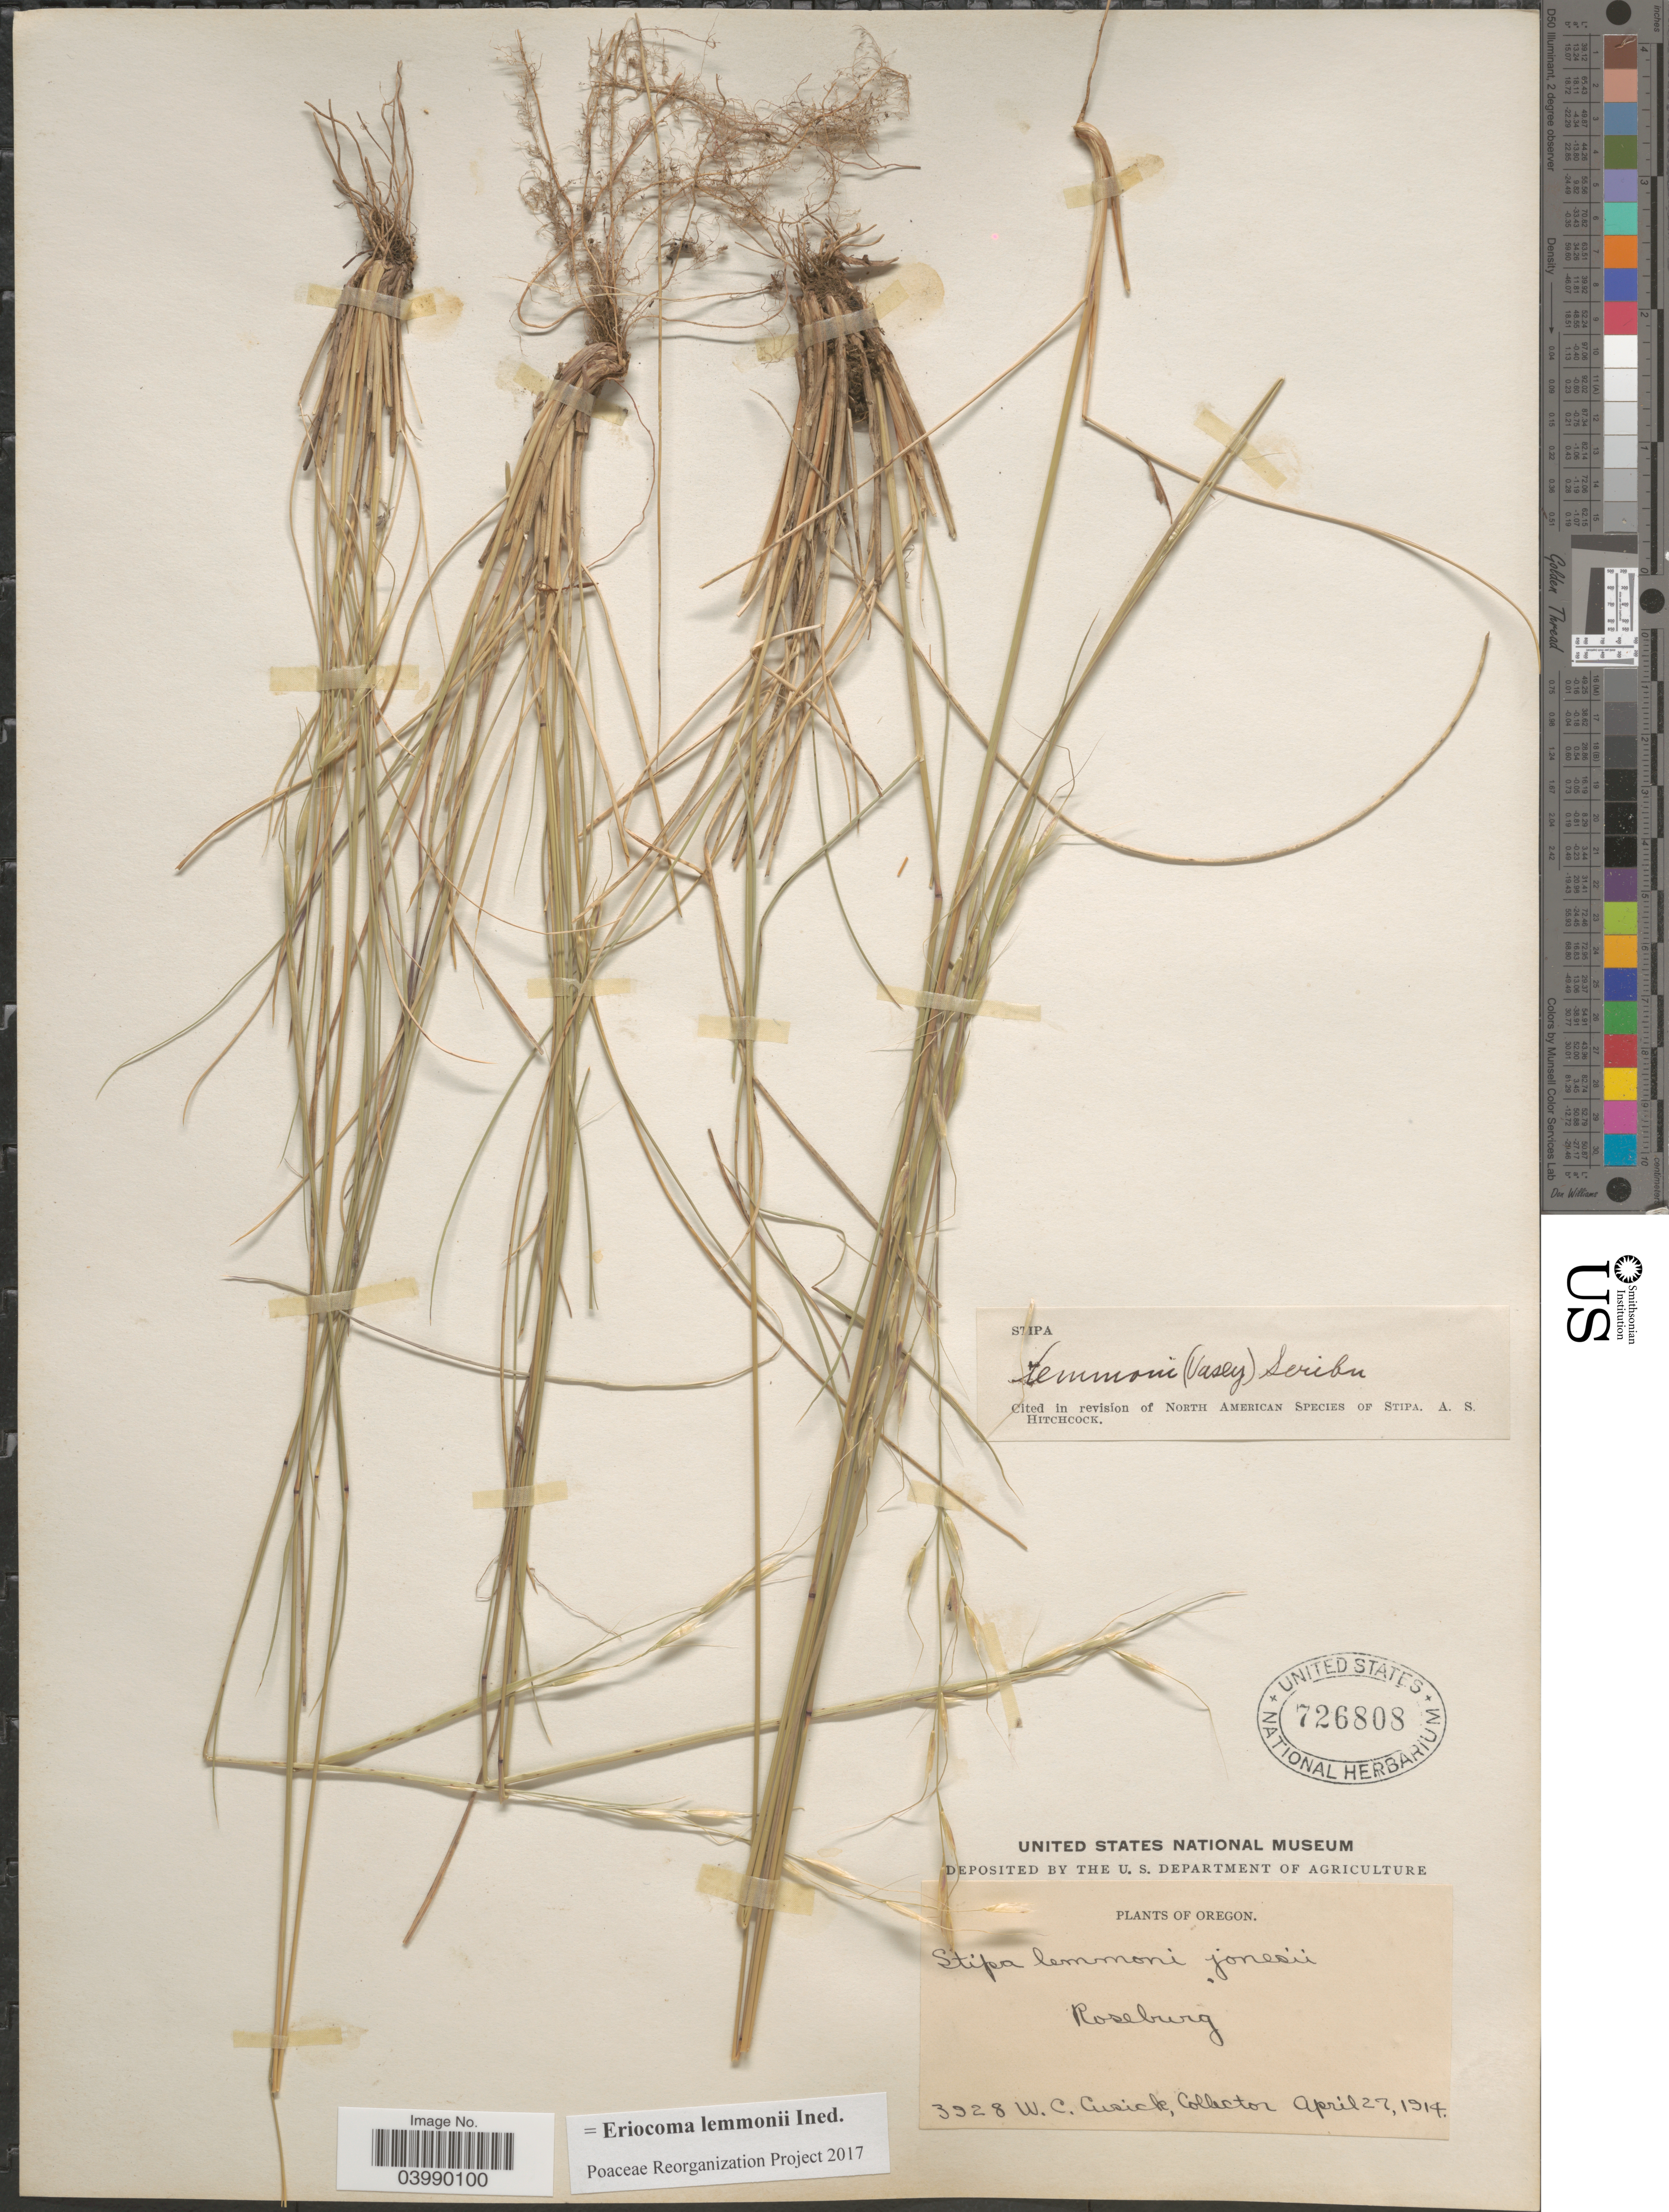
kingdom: Plantae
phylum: Tracheophyta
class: Liliopsida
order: Poales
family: Poaceae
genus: Eriocoma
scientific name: Eriocoma lemmonii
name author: (Vasey) Romasch.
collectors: W. C. Cusick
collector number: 3928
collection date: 1914-04-27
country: United States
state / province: Oregon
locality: Roseburg.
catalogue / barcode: US 726808